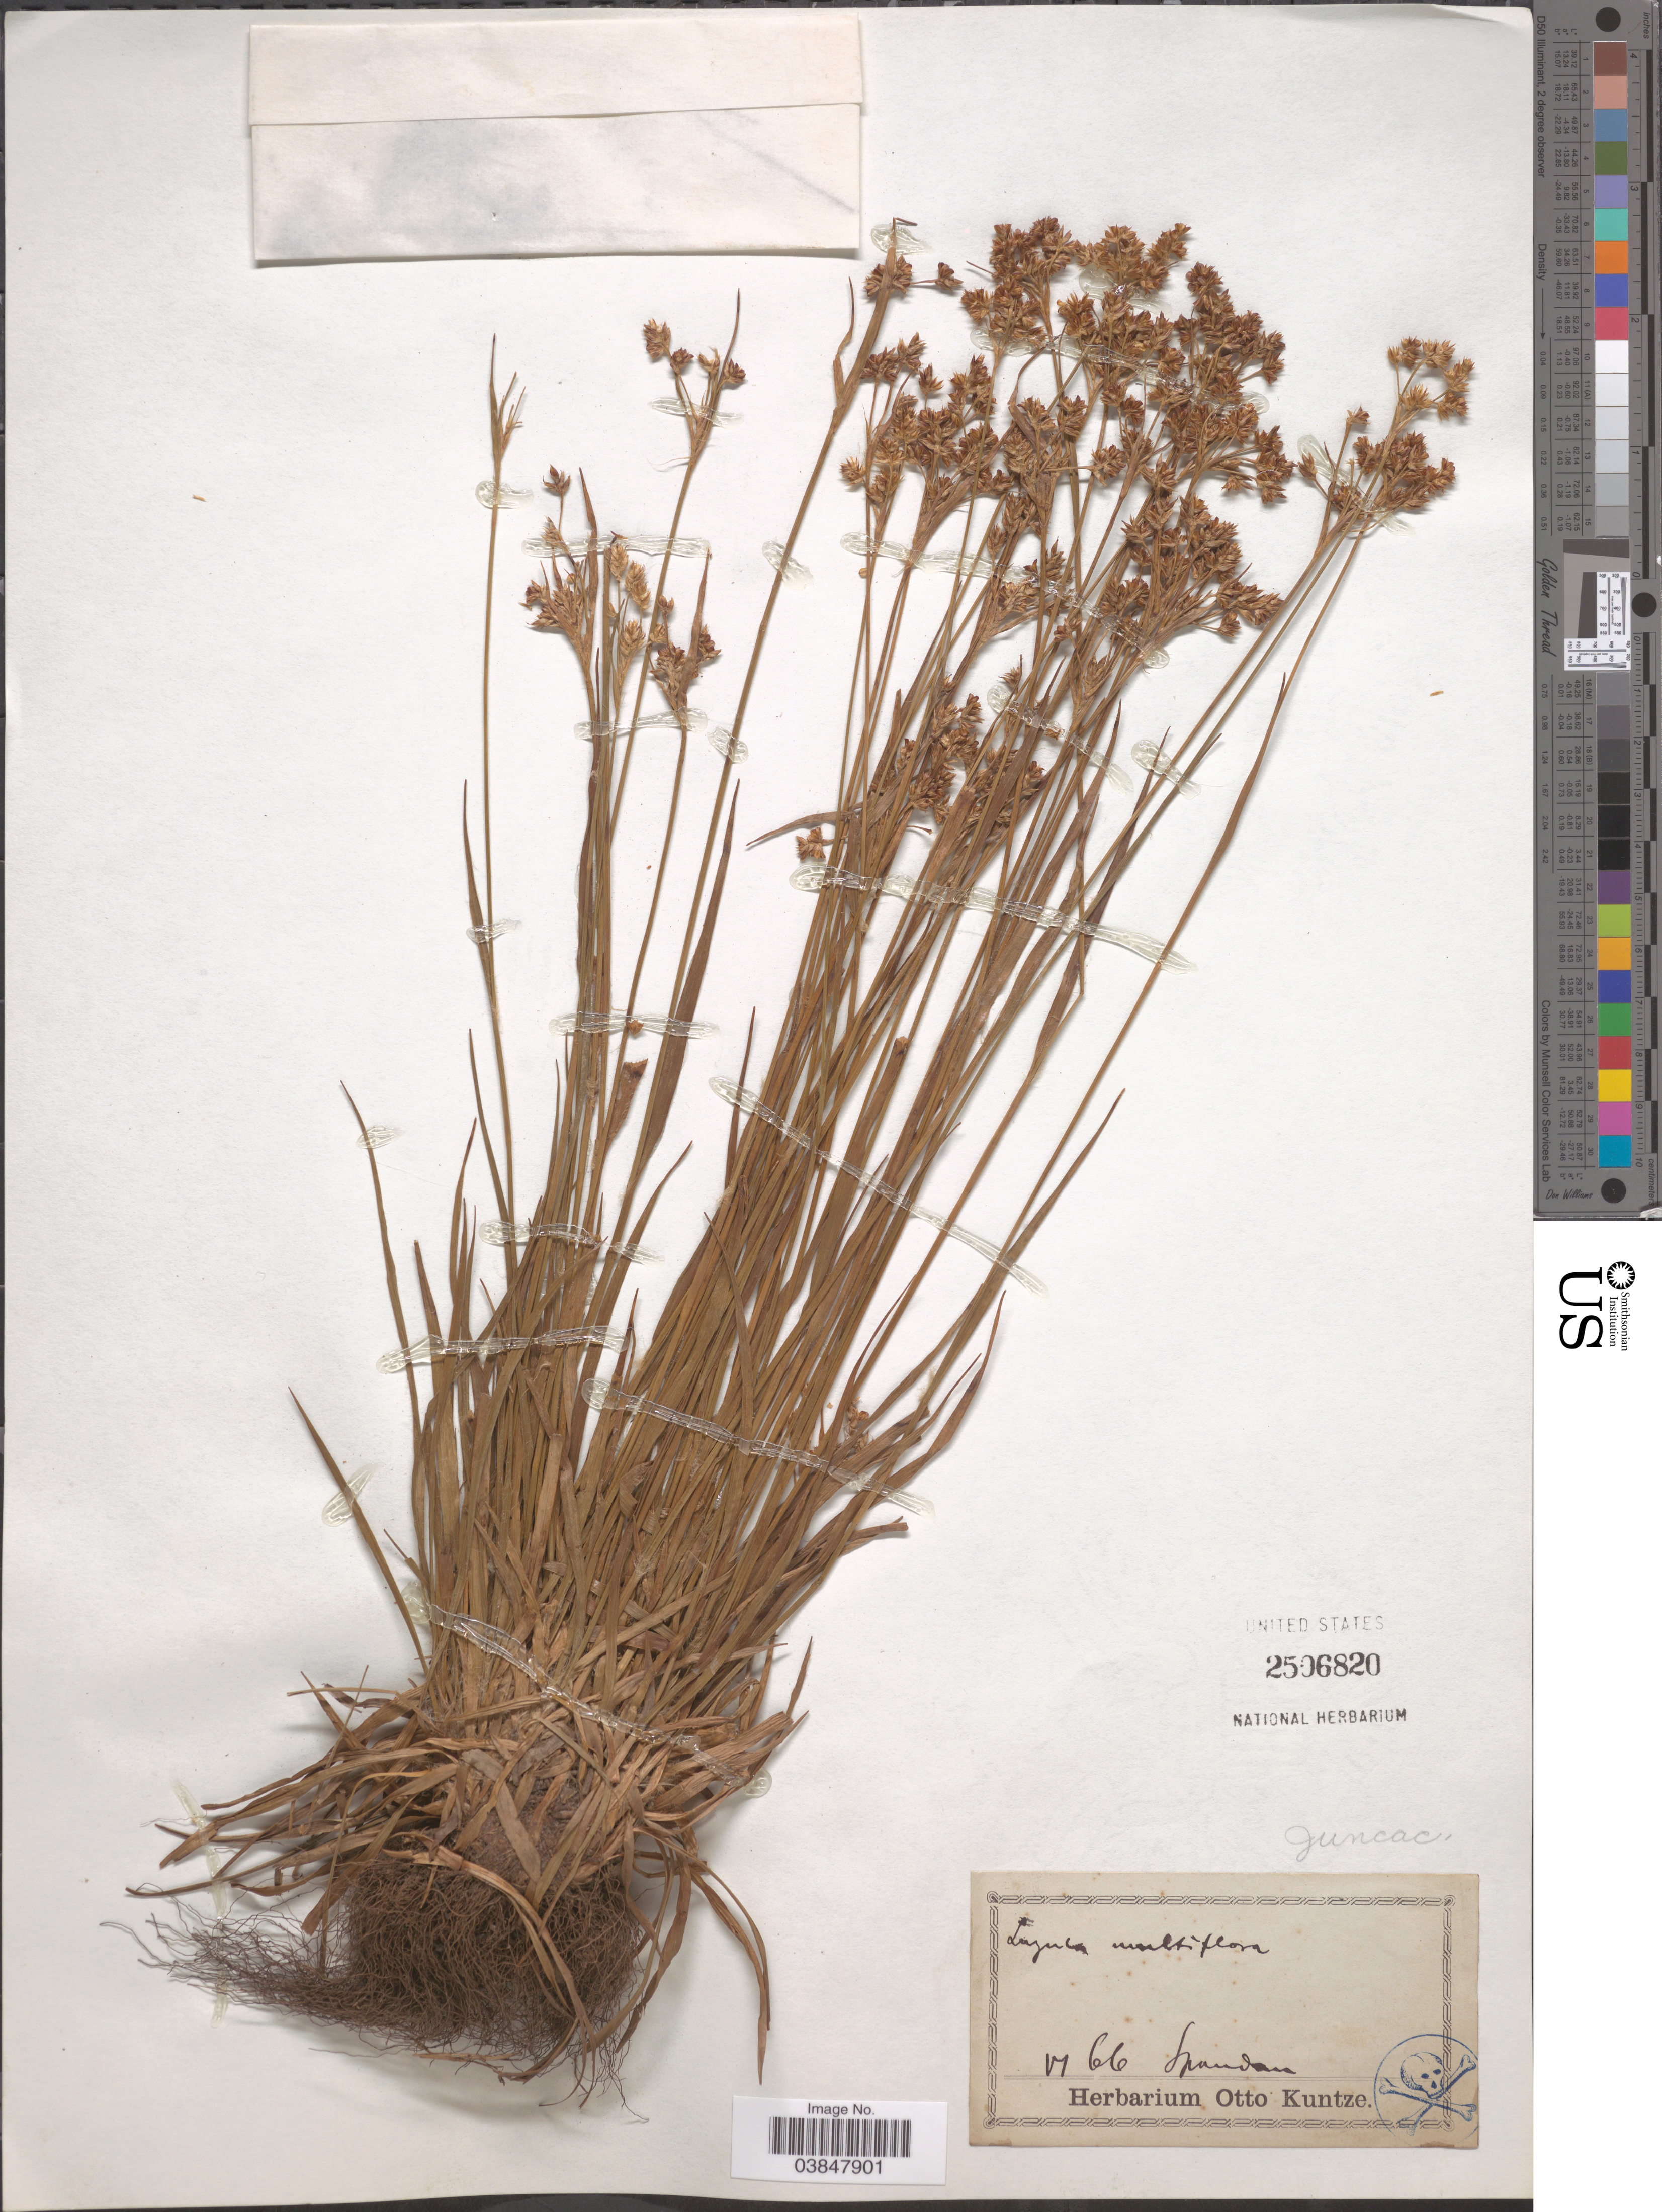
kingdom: Plantae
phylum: Tracheophyta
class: Liliopsida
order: Poales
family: Juncaceae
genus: Luzula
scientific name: Luzula multiflora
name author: (Ehrh.) Lej.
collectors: ex herb. Otto Kuntze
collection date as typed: Transcribed d/m/y: /6/66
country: Spain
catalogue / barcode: US 2506820